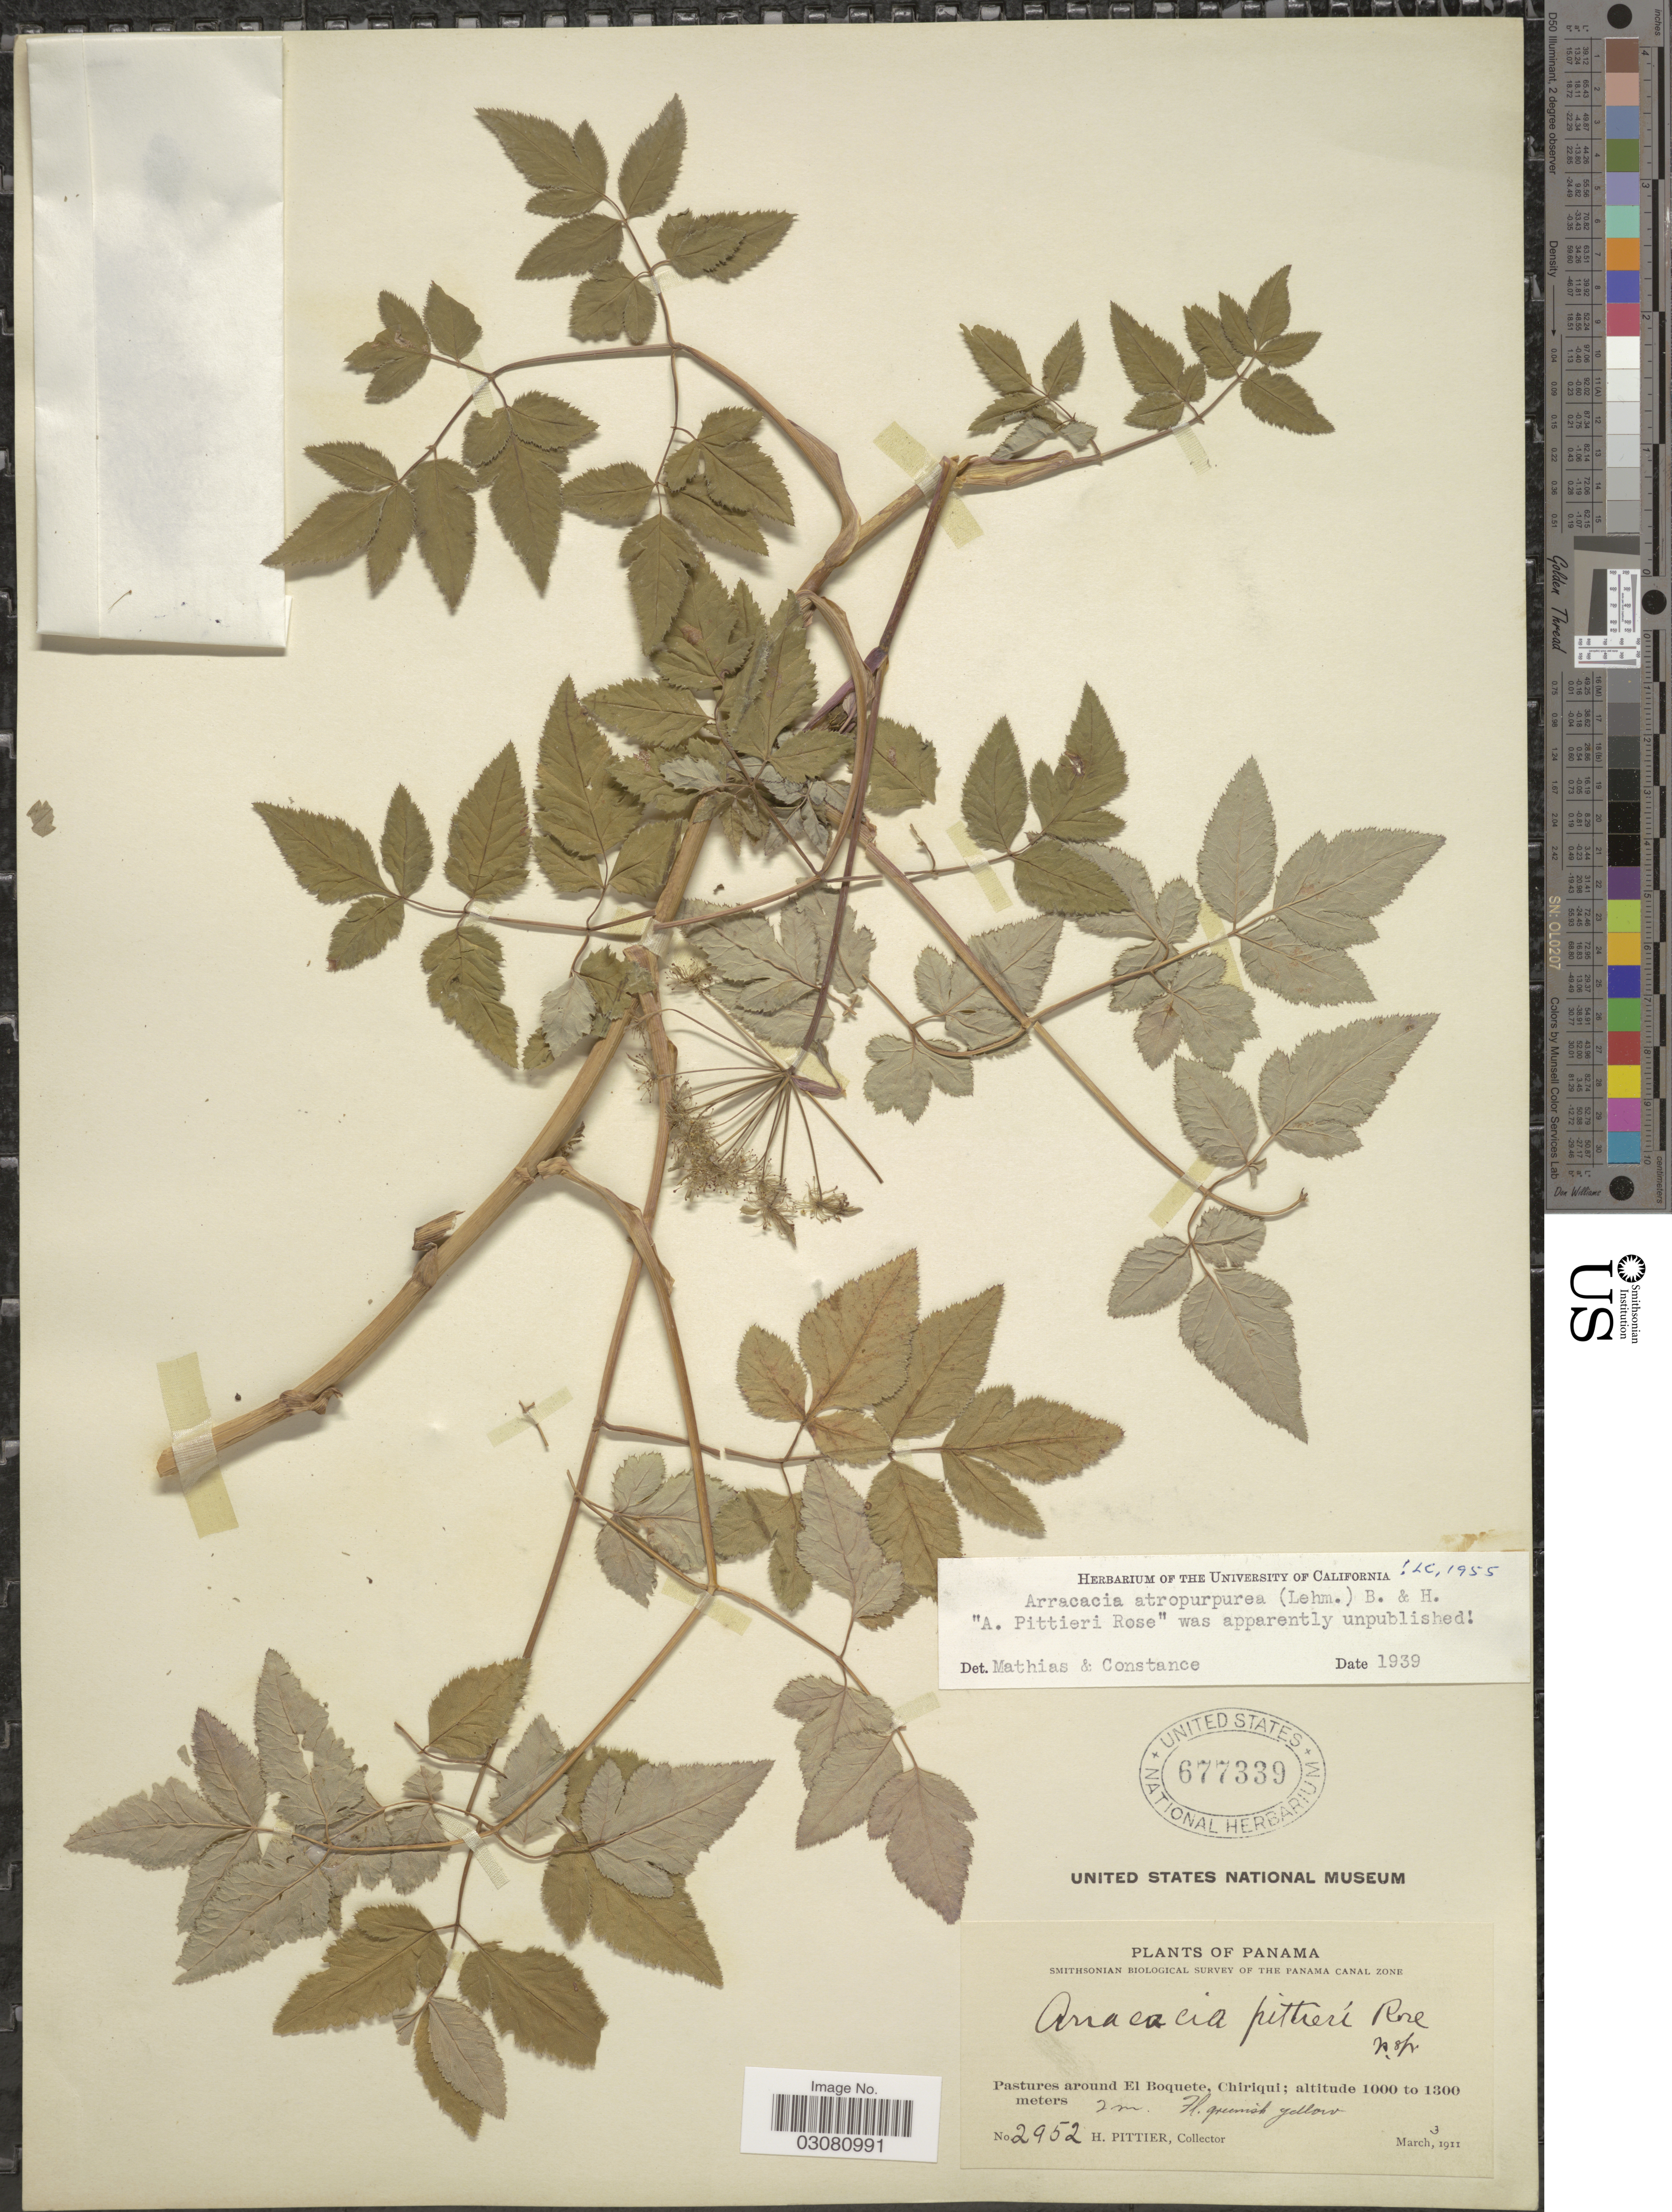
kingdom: Plantae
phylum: Tracheophyta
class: Magnoliopsida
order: Apiales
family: Apiaceae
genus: Arracacia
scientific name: Arracacia atropurpurea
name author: (Lehm.) Benth. & Hook. f. ex Hemsl.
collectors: H. F. Pittier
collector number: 2952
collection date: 1911-03-03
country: Panama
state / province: Chiriqui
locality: Pastures around El Boquete.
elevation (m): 1000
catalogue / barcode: US 677339